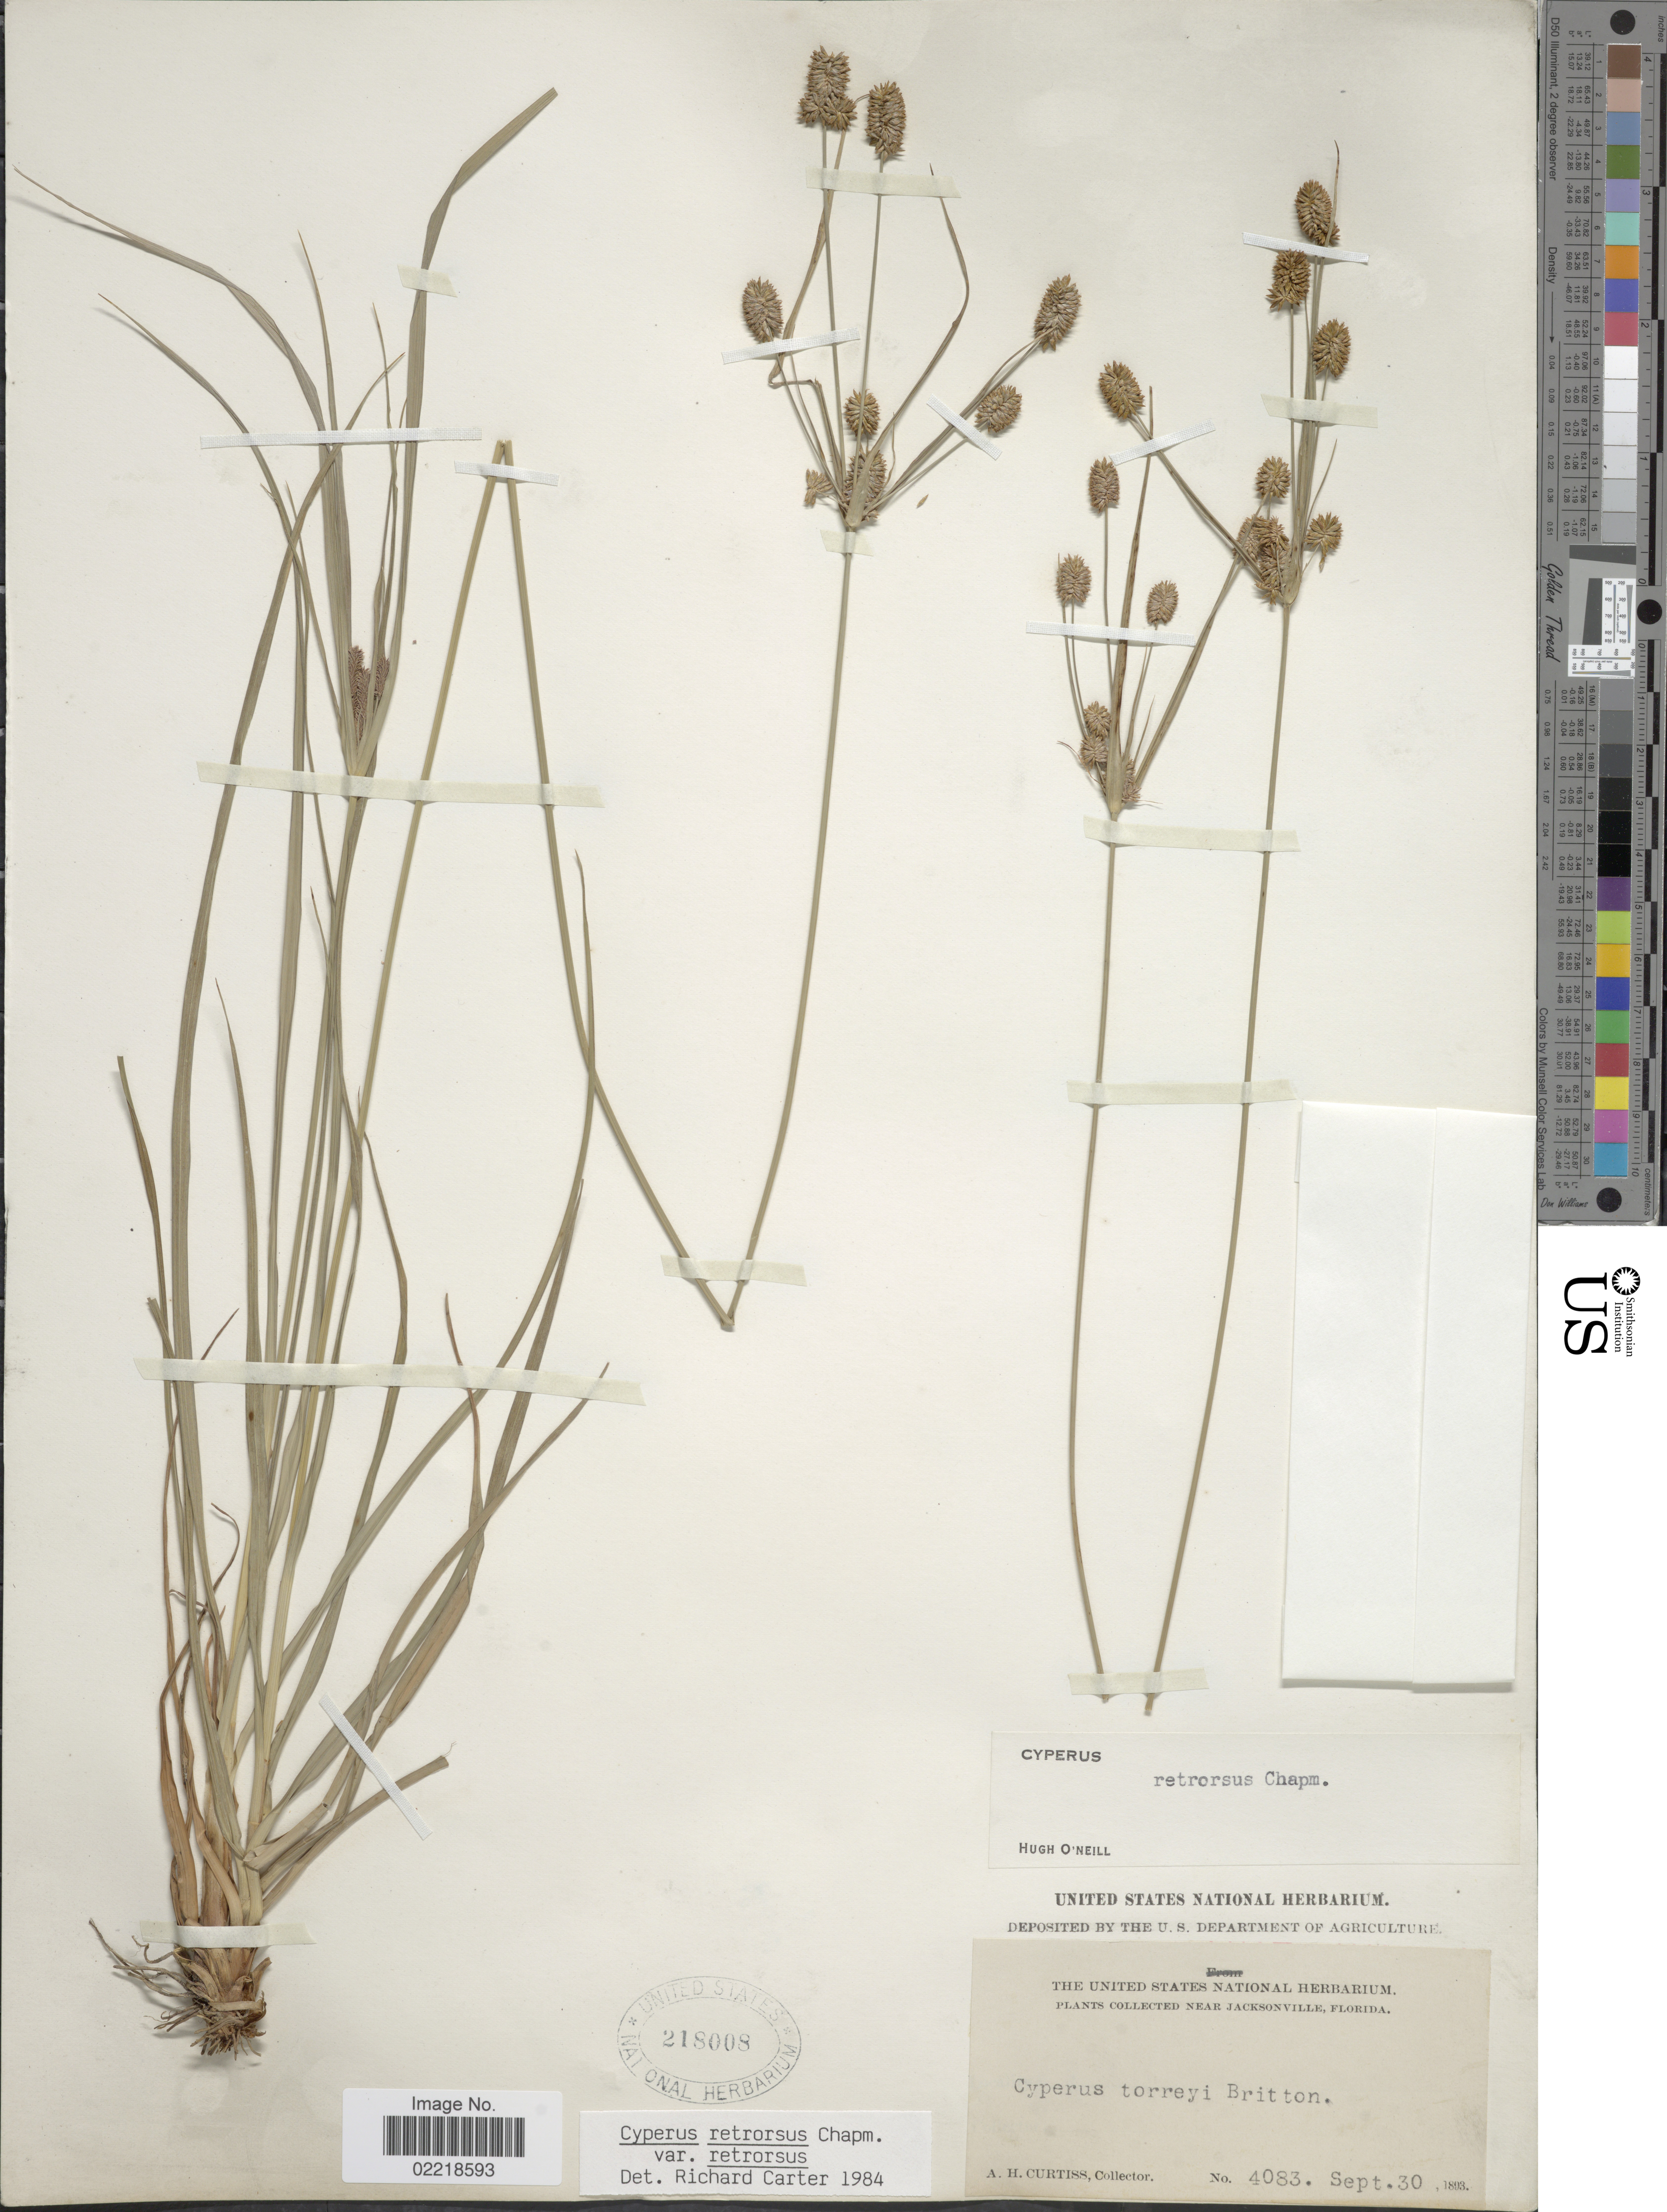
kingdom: Plantae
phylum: Tracheophyta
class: Liliopsida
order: Poales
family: Cyperaceae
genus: Cyperus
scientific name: Cyperus retrorsus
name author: Chapm.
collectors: A. H. Curtiss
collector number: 4083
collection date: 1893-09-30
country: United States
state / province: Florida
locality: Near Jacksonville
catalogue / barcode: US 218008